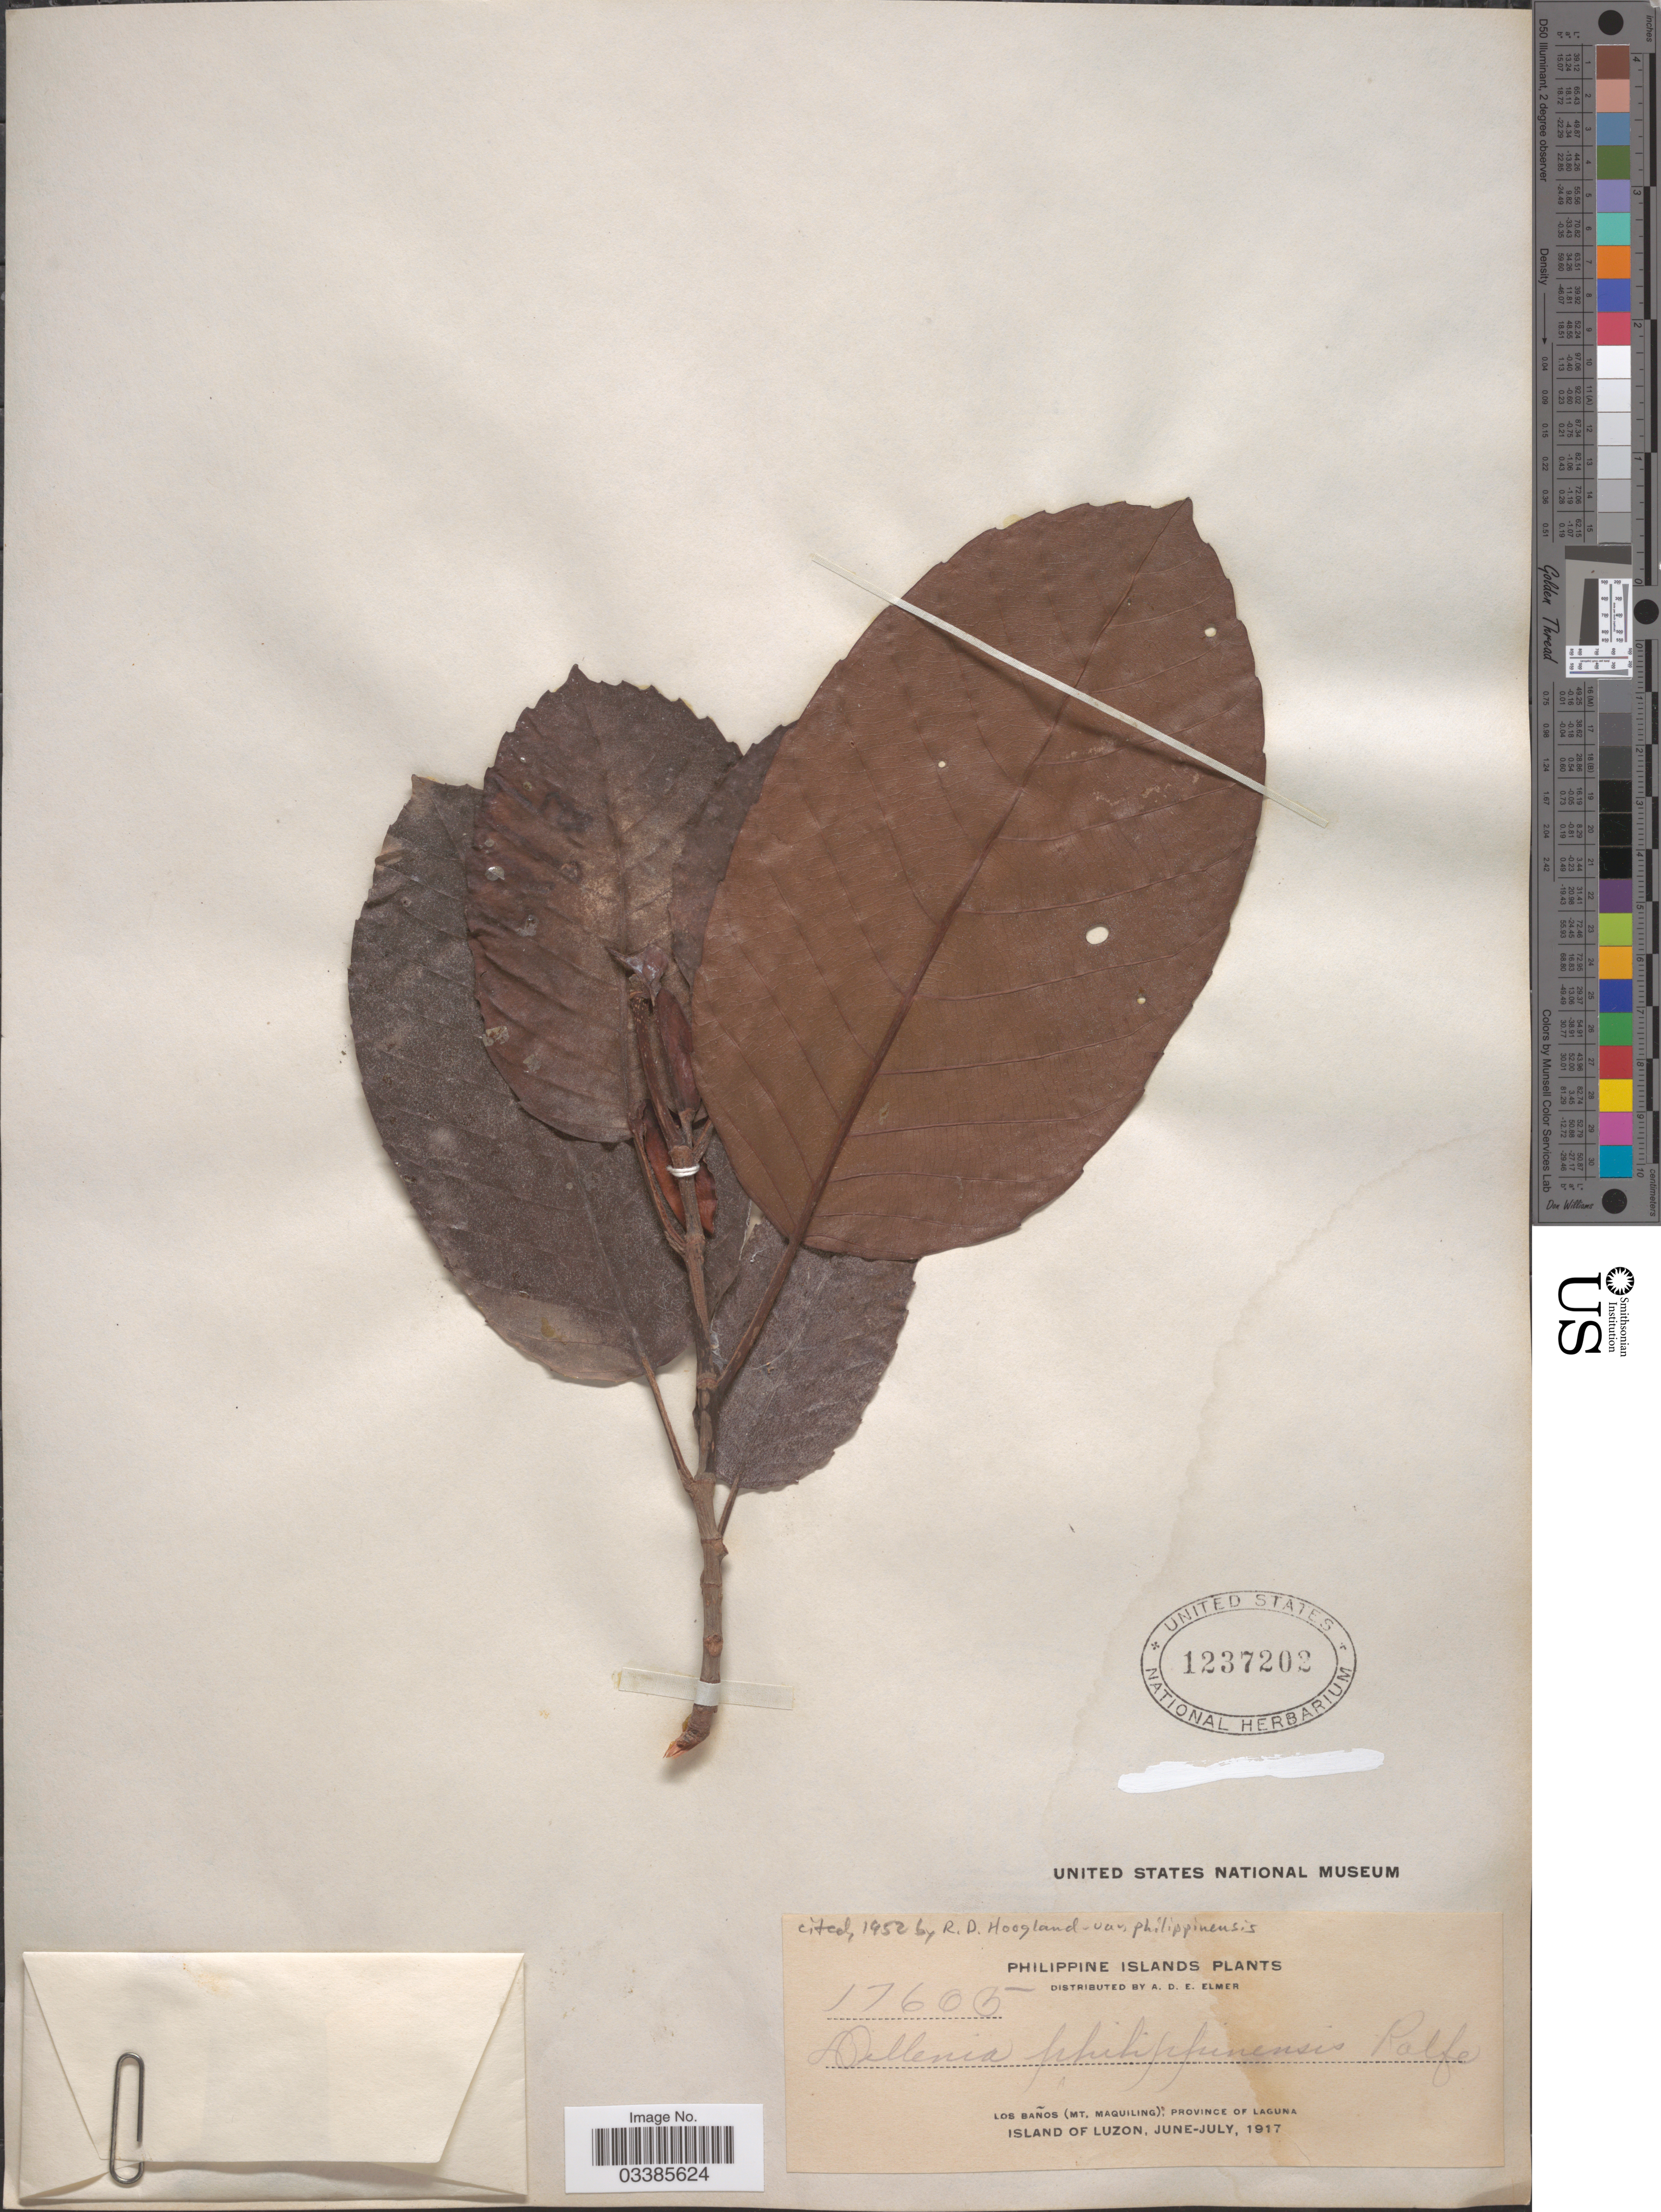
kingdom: Plantae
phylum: Tracheophyta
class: Magnoliopsida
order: Dilleniales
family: Dilleniaceae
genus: Dillenia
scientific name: Dillenia philippinensis var. philippinensis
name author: Rolfe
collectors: A. D. E. Elmer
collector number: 17605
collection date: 1917-06/1917-07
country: Philippines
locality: Los Baños (Mt. Maquiling), Province of Laguna. Island of Luzon.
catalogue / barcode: US 1237202